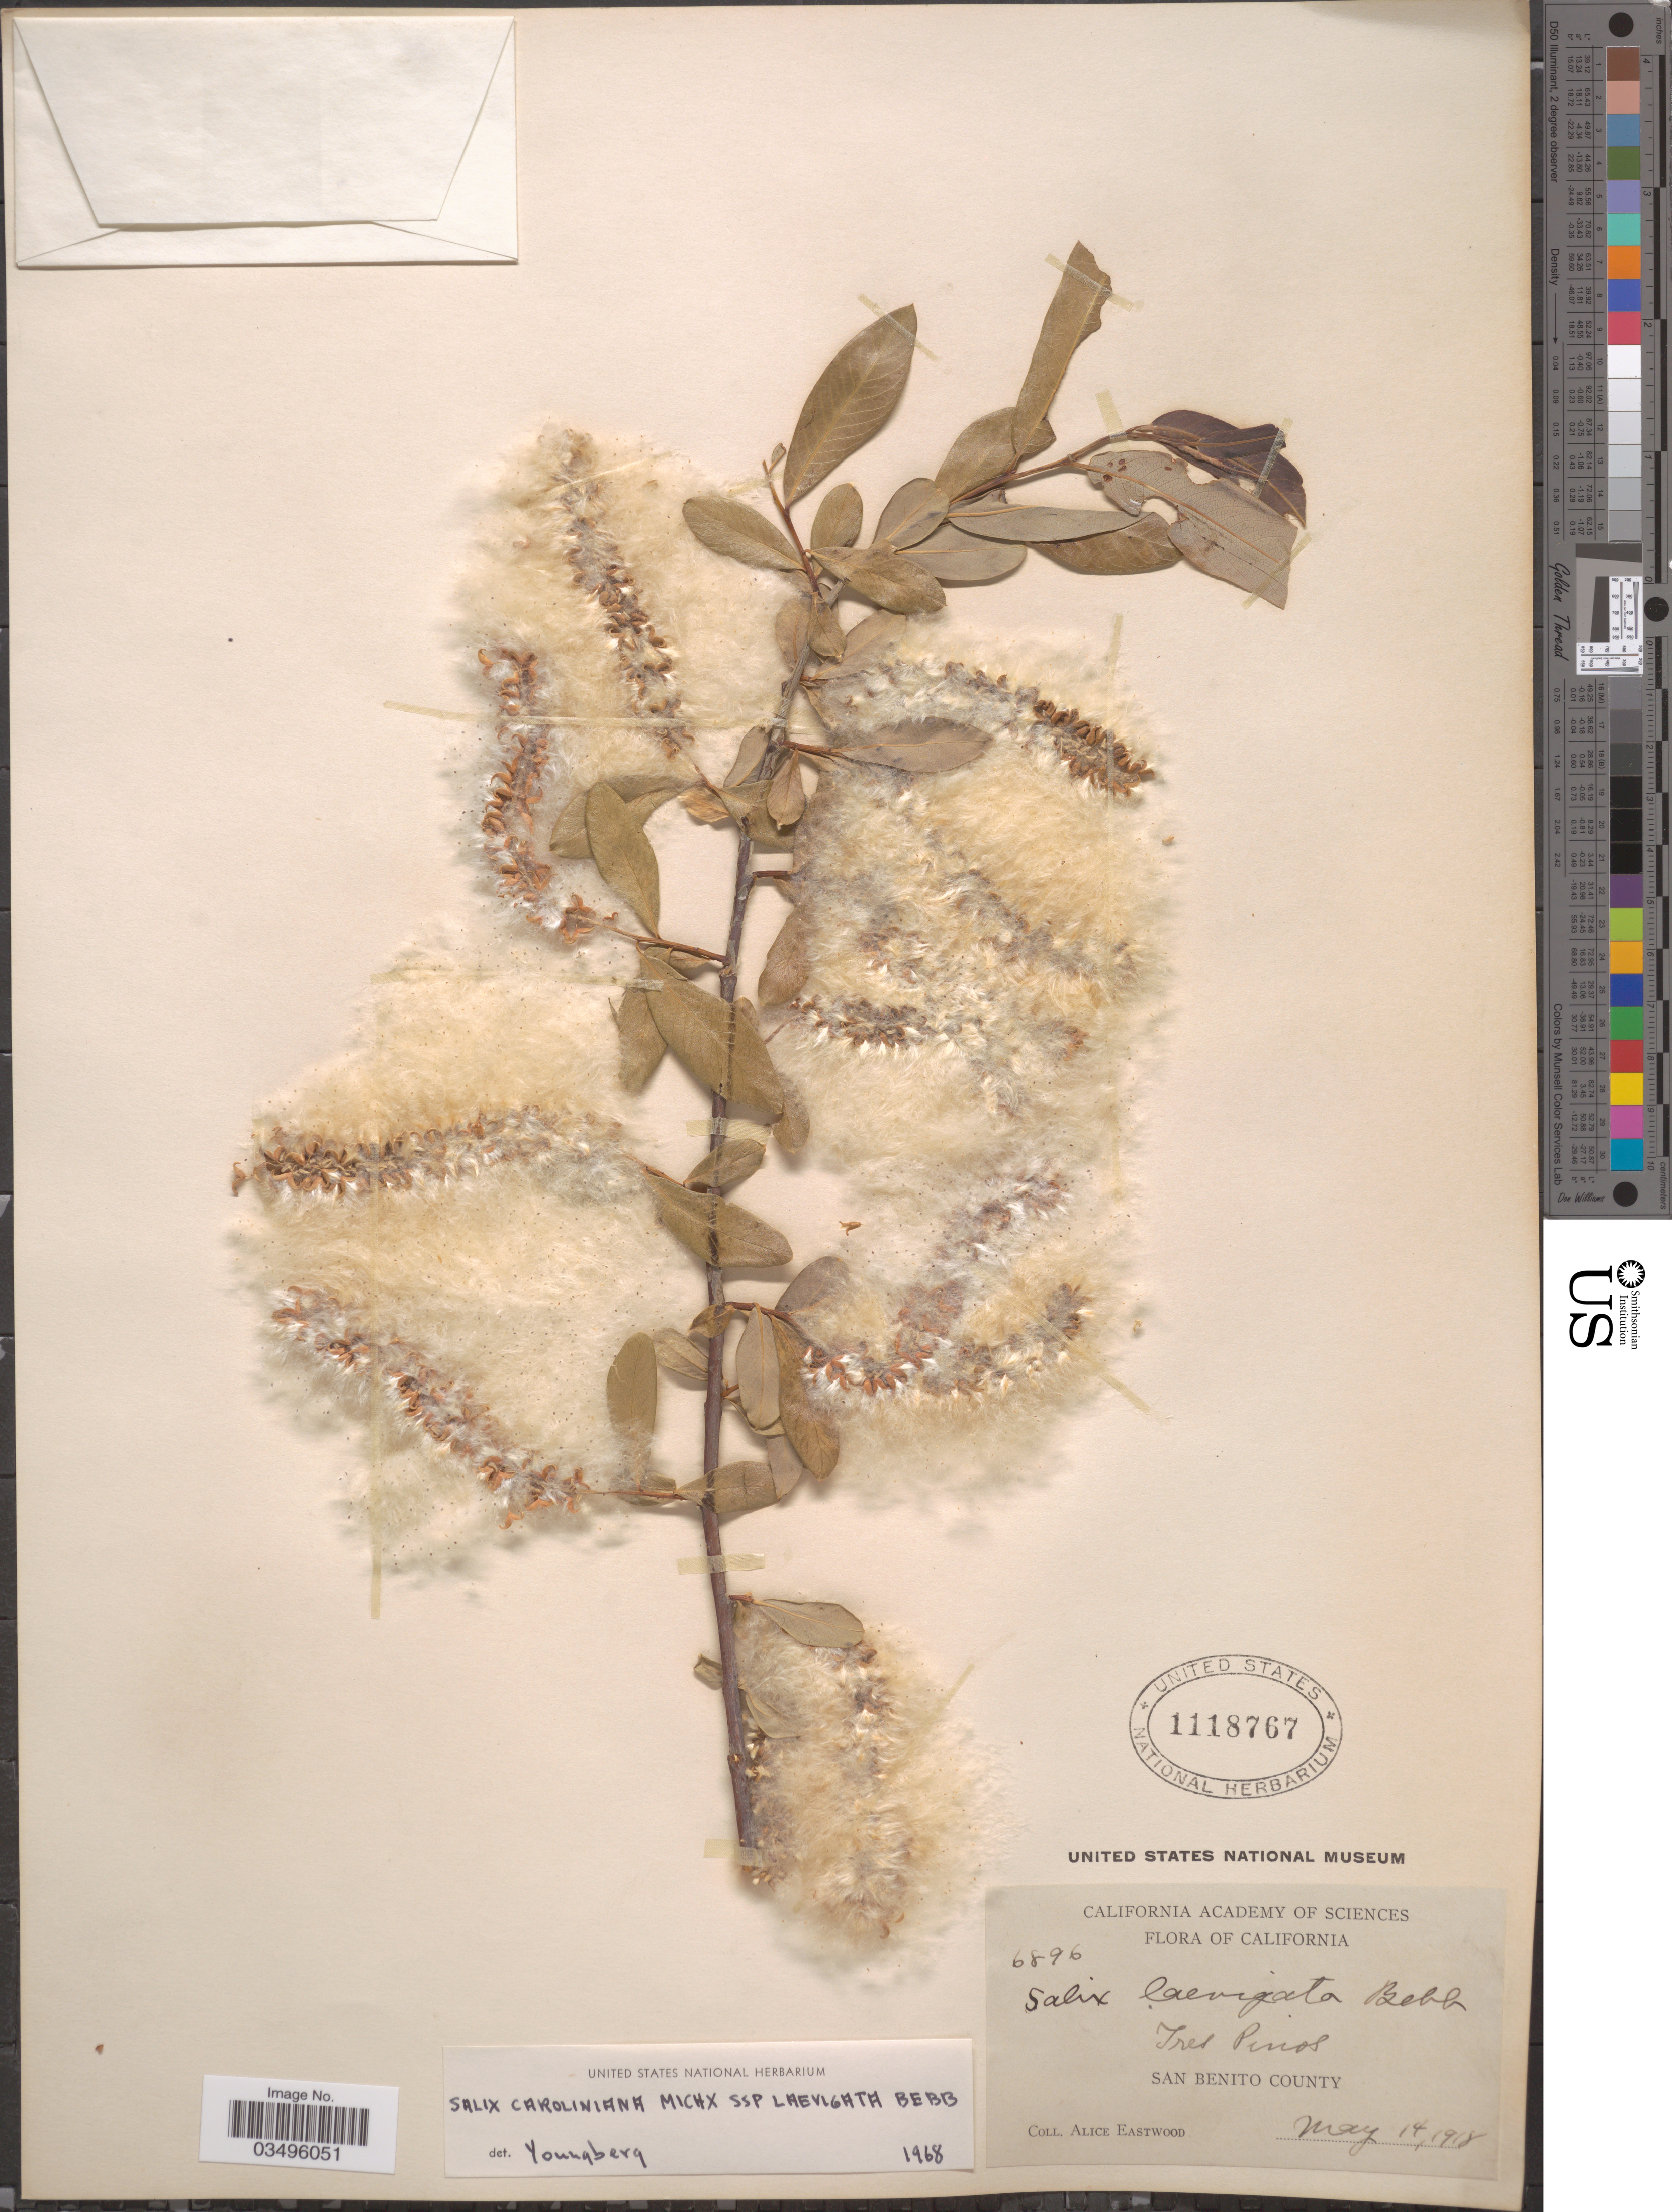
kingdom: Plantae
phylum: Tracheophyta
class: Magnoliopsida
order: Malpighiales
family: Salicaceae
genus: Salix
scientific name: Salix caroliniana subsp. laevigata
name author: Bebb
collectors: A. Eastwood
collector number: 6896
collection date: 1918-05-14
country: United States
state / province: California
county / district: San Benito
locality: Tres Pinos. San Benito County.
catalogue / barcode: US 1118767